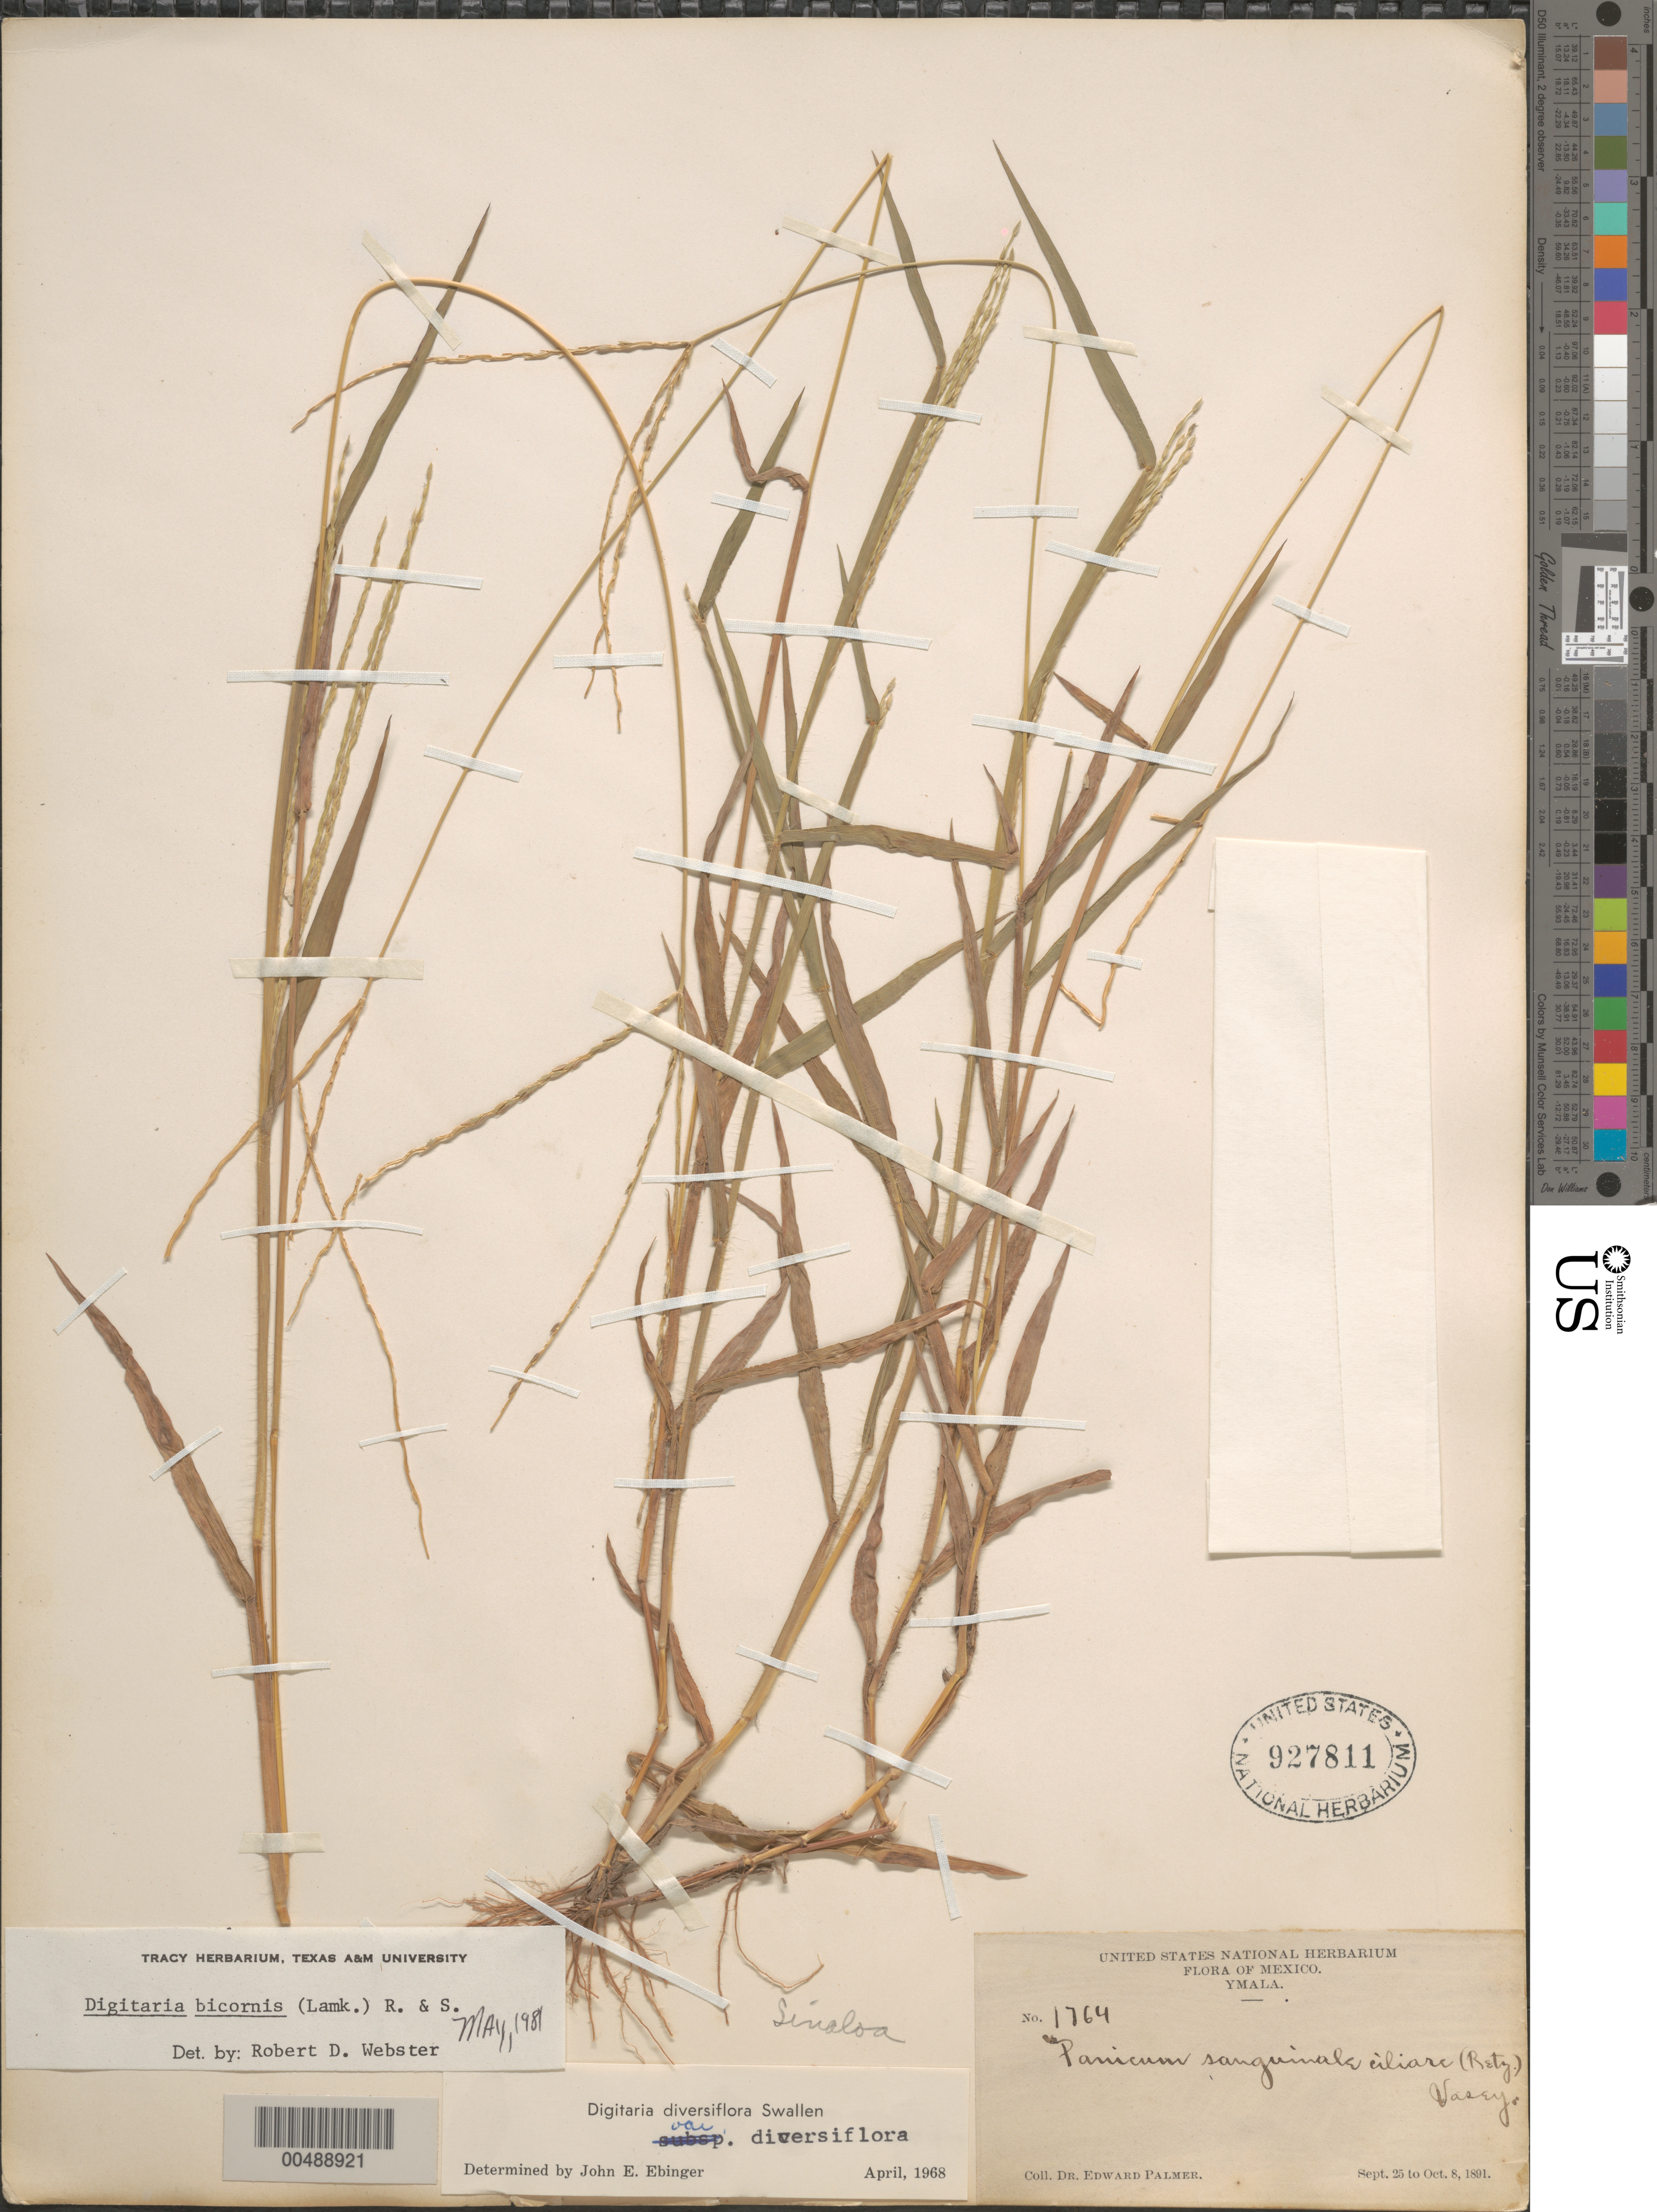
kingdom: Plantae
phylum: Tracheophyta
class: Liliopsida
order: Poales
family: Poaceae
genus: Digitaria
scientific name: Digitaria bicornis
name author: (Lam.) Roem. & Schult.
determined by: Webster, Robert D.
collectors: E. Palmer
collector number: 1764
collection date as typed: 25 Sep 1891 to 8 Oct 1891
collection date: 1891-09-25/1891-10-08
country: Mexico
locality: Ymala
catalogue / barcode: US 927811